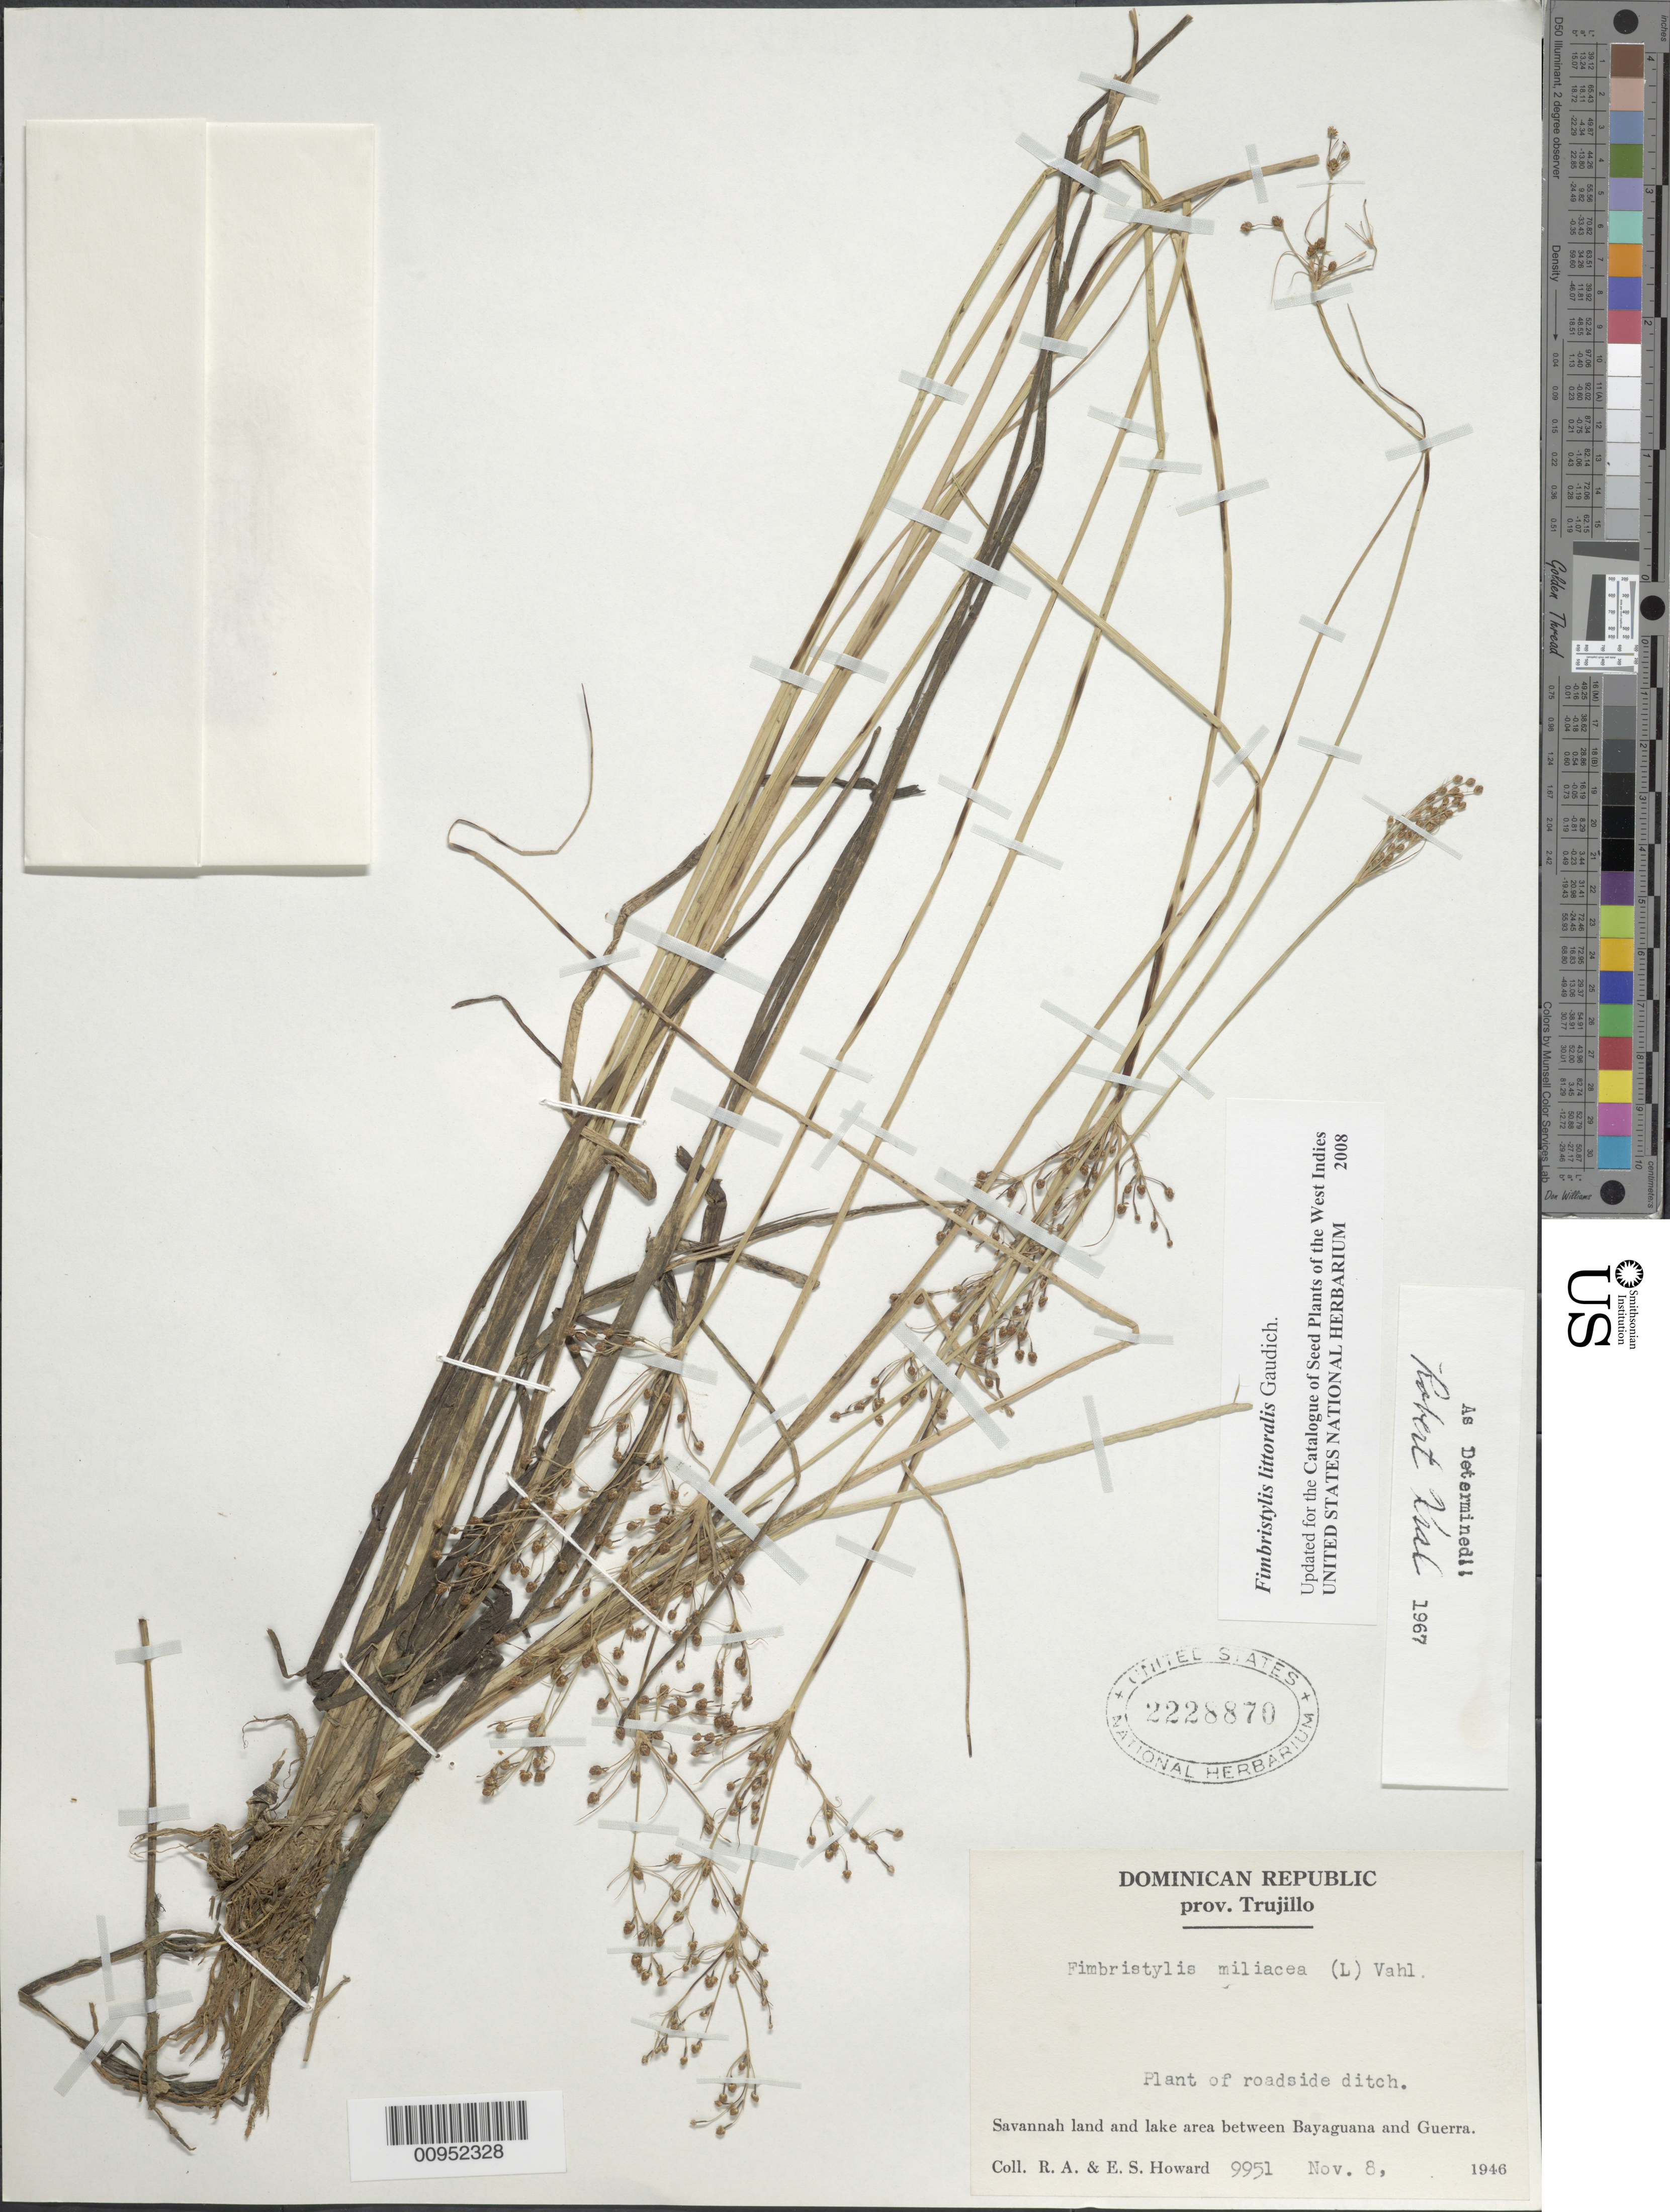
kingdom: Plantae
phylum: Tracheophyta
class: Liliopsida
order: Poales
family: Cyperaceae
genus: Fimbristylis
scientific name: Fimbristylis littoralis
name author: Gaudich.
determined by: Strong, M. T., (US), Smithsonian Institution - National Museum of Natural History (UNITED STATES)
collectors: R. A. Howard & E. S. Howard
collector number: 9951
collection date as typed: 08 Nov 1946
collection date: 1946-11-08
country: Dominican Republic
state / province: Santo Domingo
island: Hispaniola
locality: Roadside of savannah land and lake area between Bayaguana and Guerra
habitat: Roadside ditch in savannah land and lake area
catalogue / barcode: US 2228870